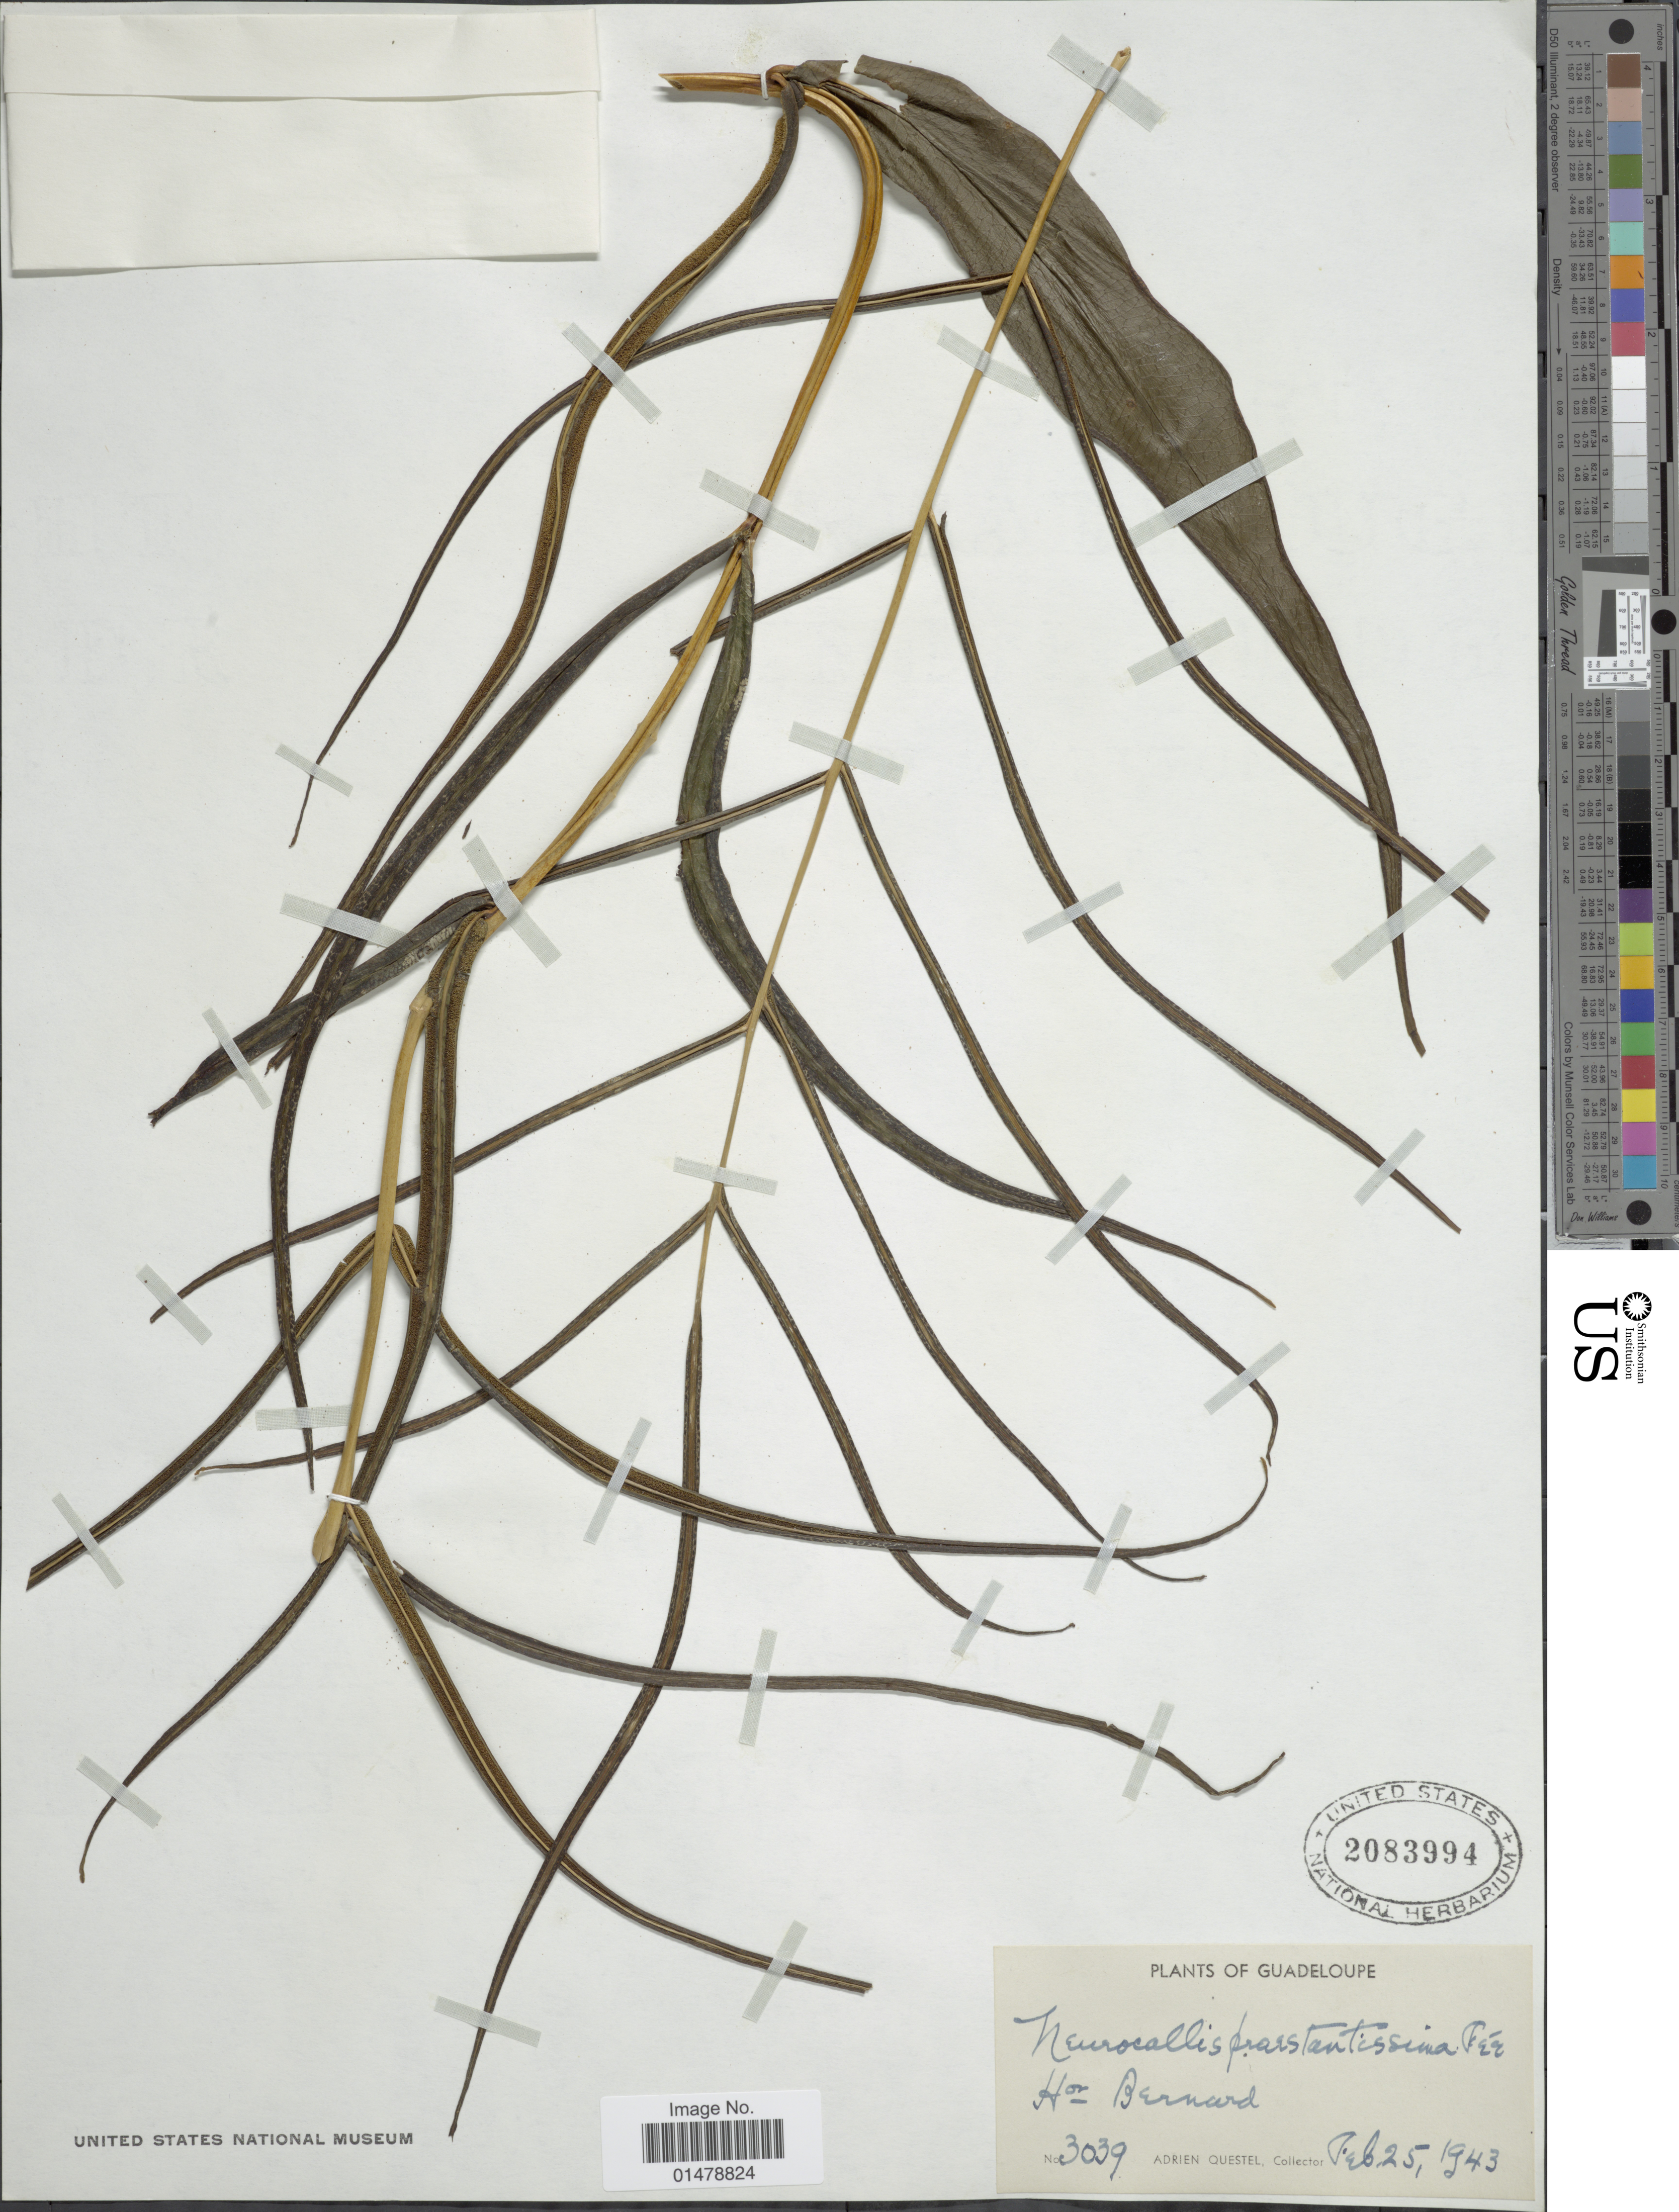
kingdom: Plantae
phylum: Tracheophyta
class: Polypodiopsida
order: Polypodiales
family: Pteridaceae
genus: Pteris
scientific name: Pteris praestantissima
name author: (Bory ex Fée) Christenh.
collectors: A. Questel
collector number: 3039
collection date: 1943-02-25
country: Guadeloupe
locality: Bernard.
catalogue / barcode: US 2083994